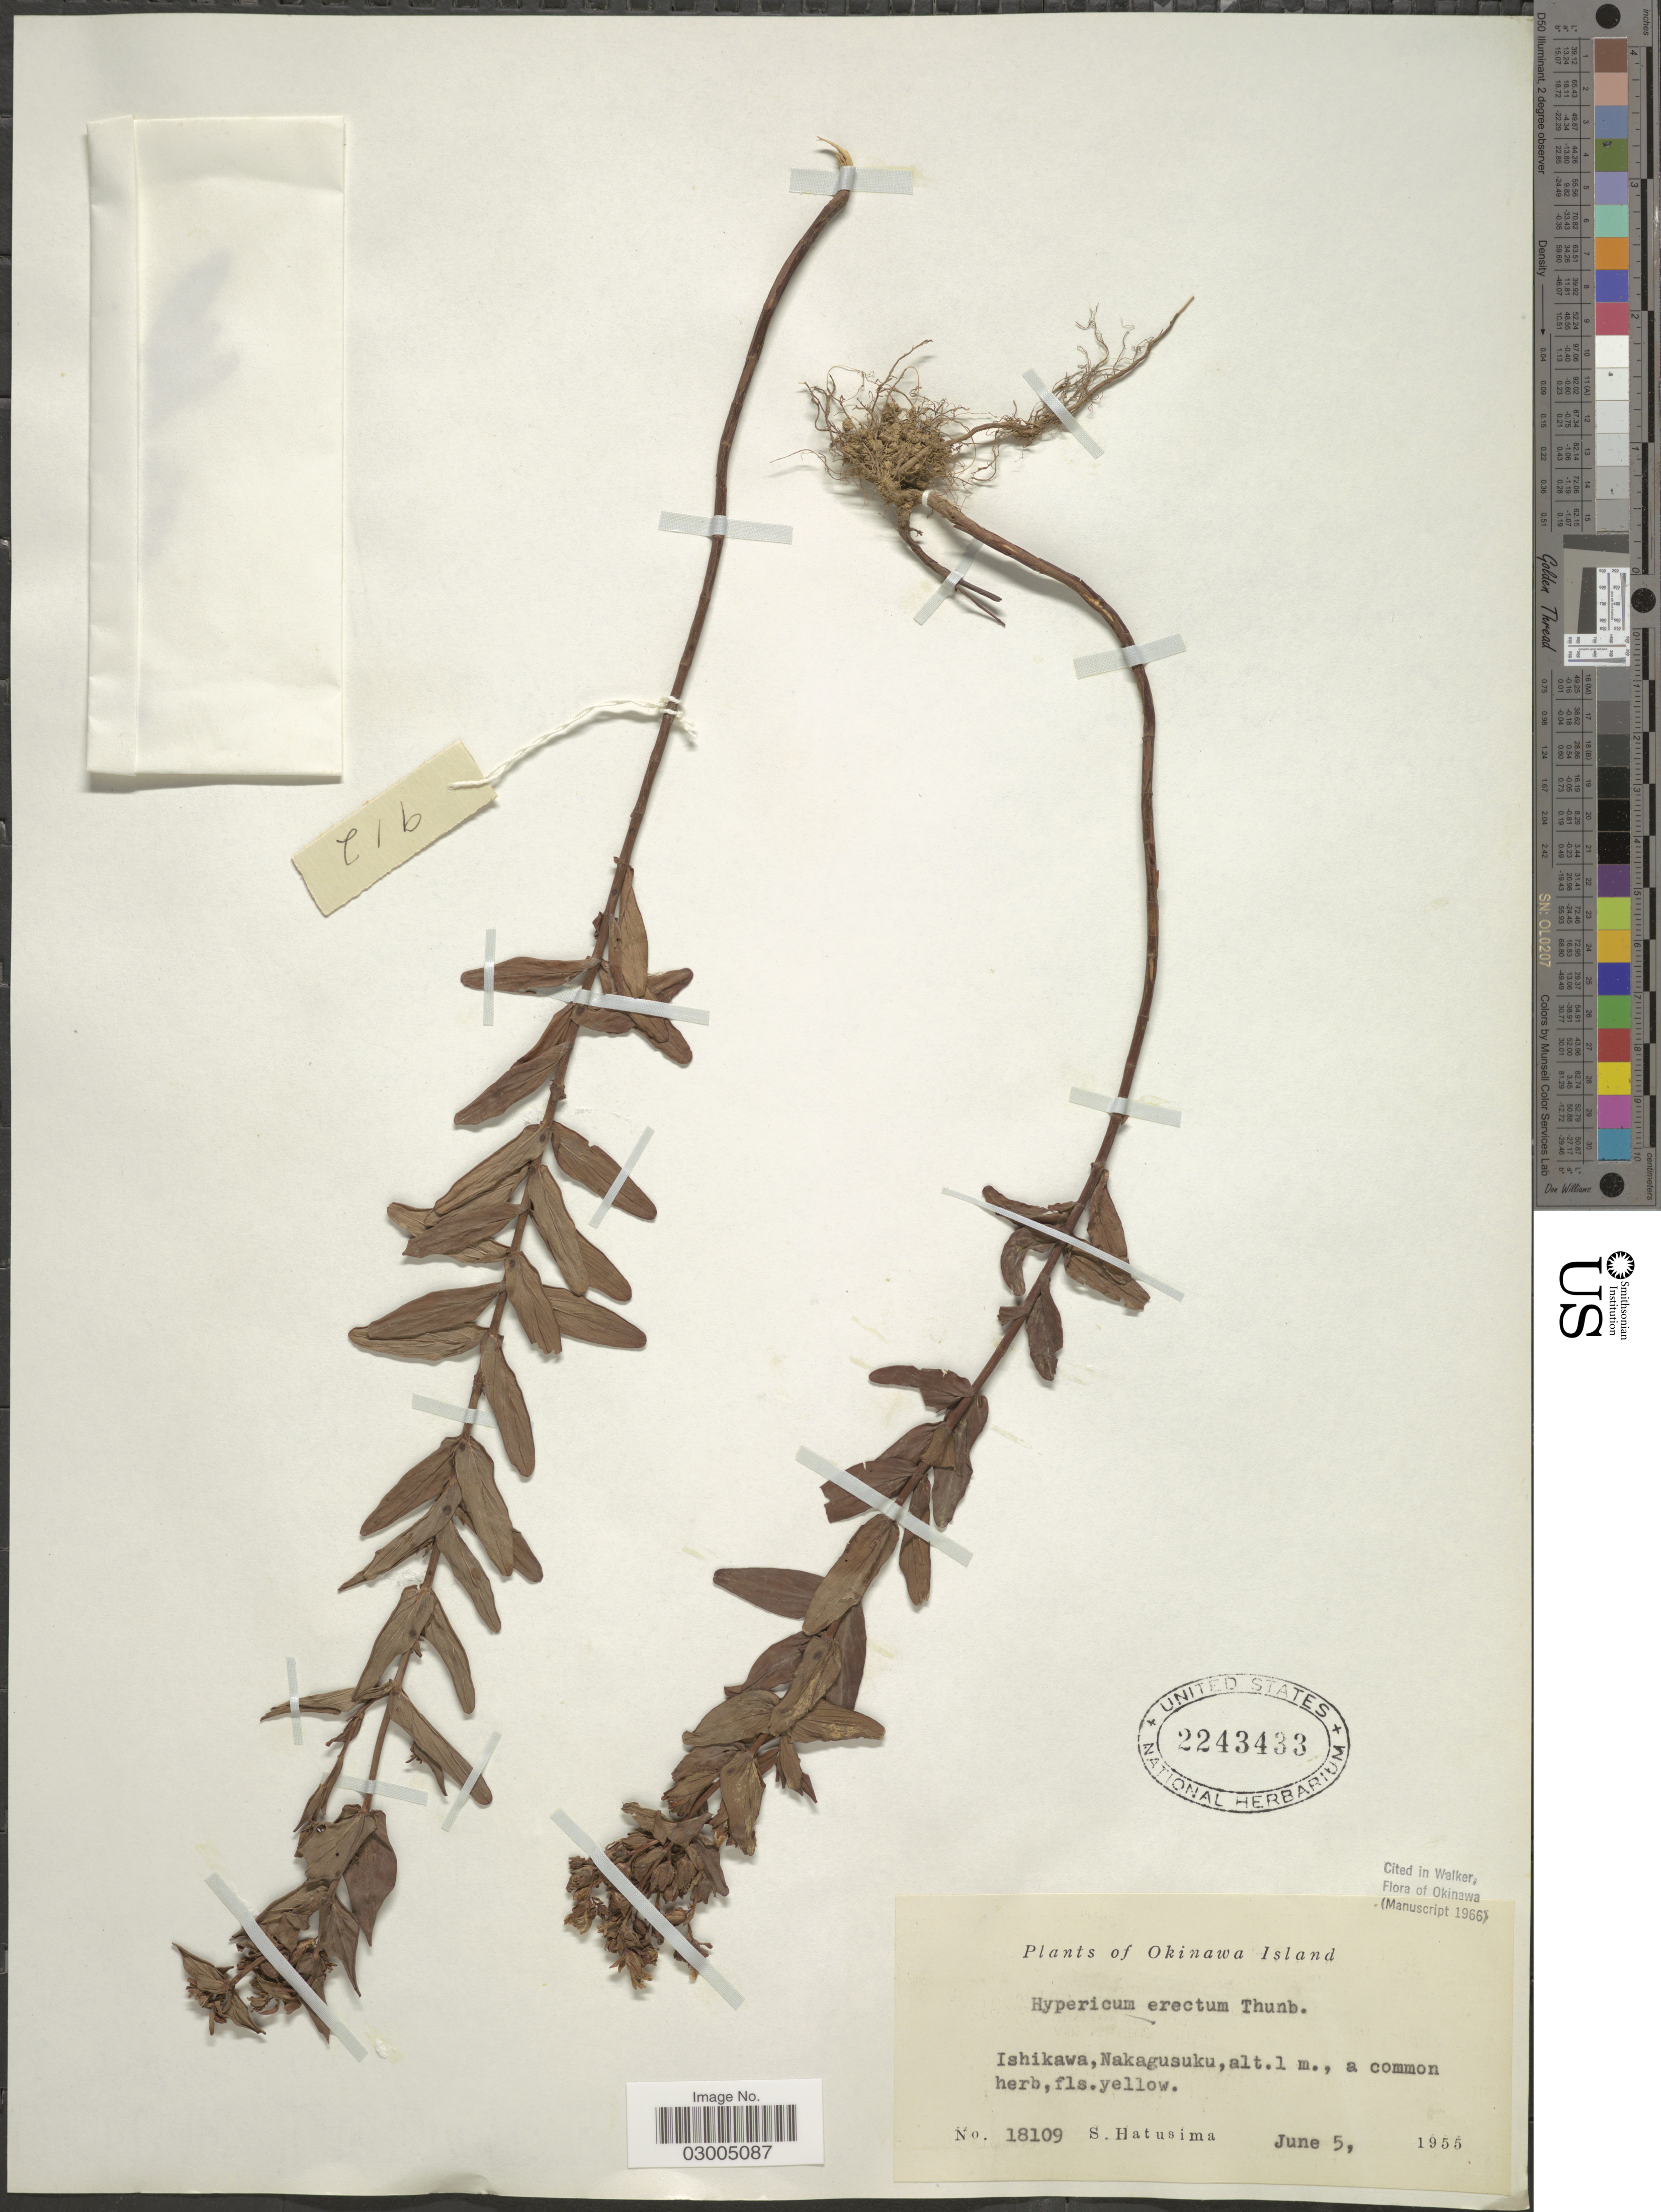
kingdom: Plantae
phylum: Tracheophyta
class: Magnoliopsida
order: Malpighiales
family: Hypericaceae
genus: Hypericum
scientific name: Hypericum erectum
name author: Thunb.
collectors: S. Hatusima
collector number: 18109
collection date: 1955-06-05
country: Japan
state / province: Okinawa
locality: Okinawa Island. Ishikawa, Nakagusuku.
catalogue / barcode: US 2243433